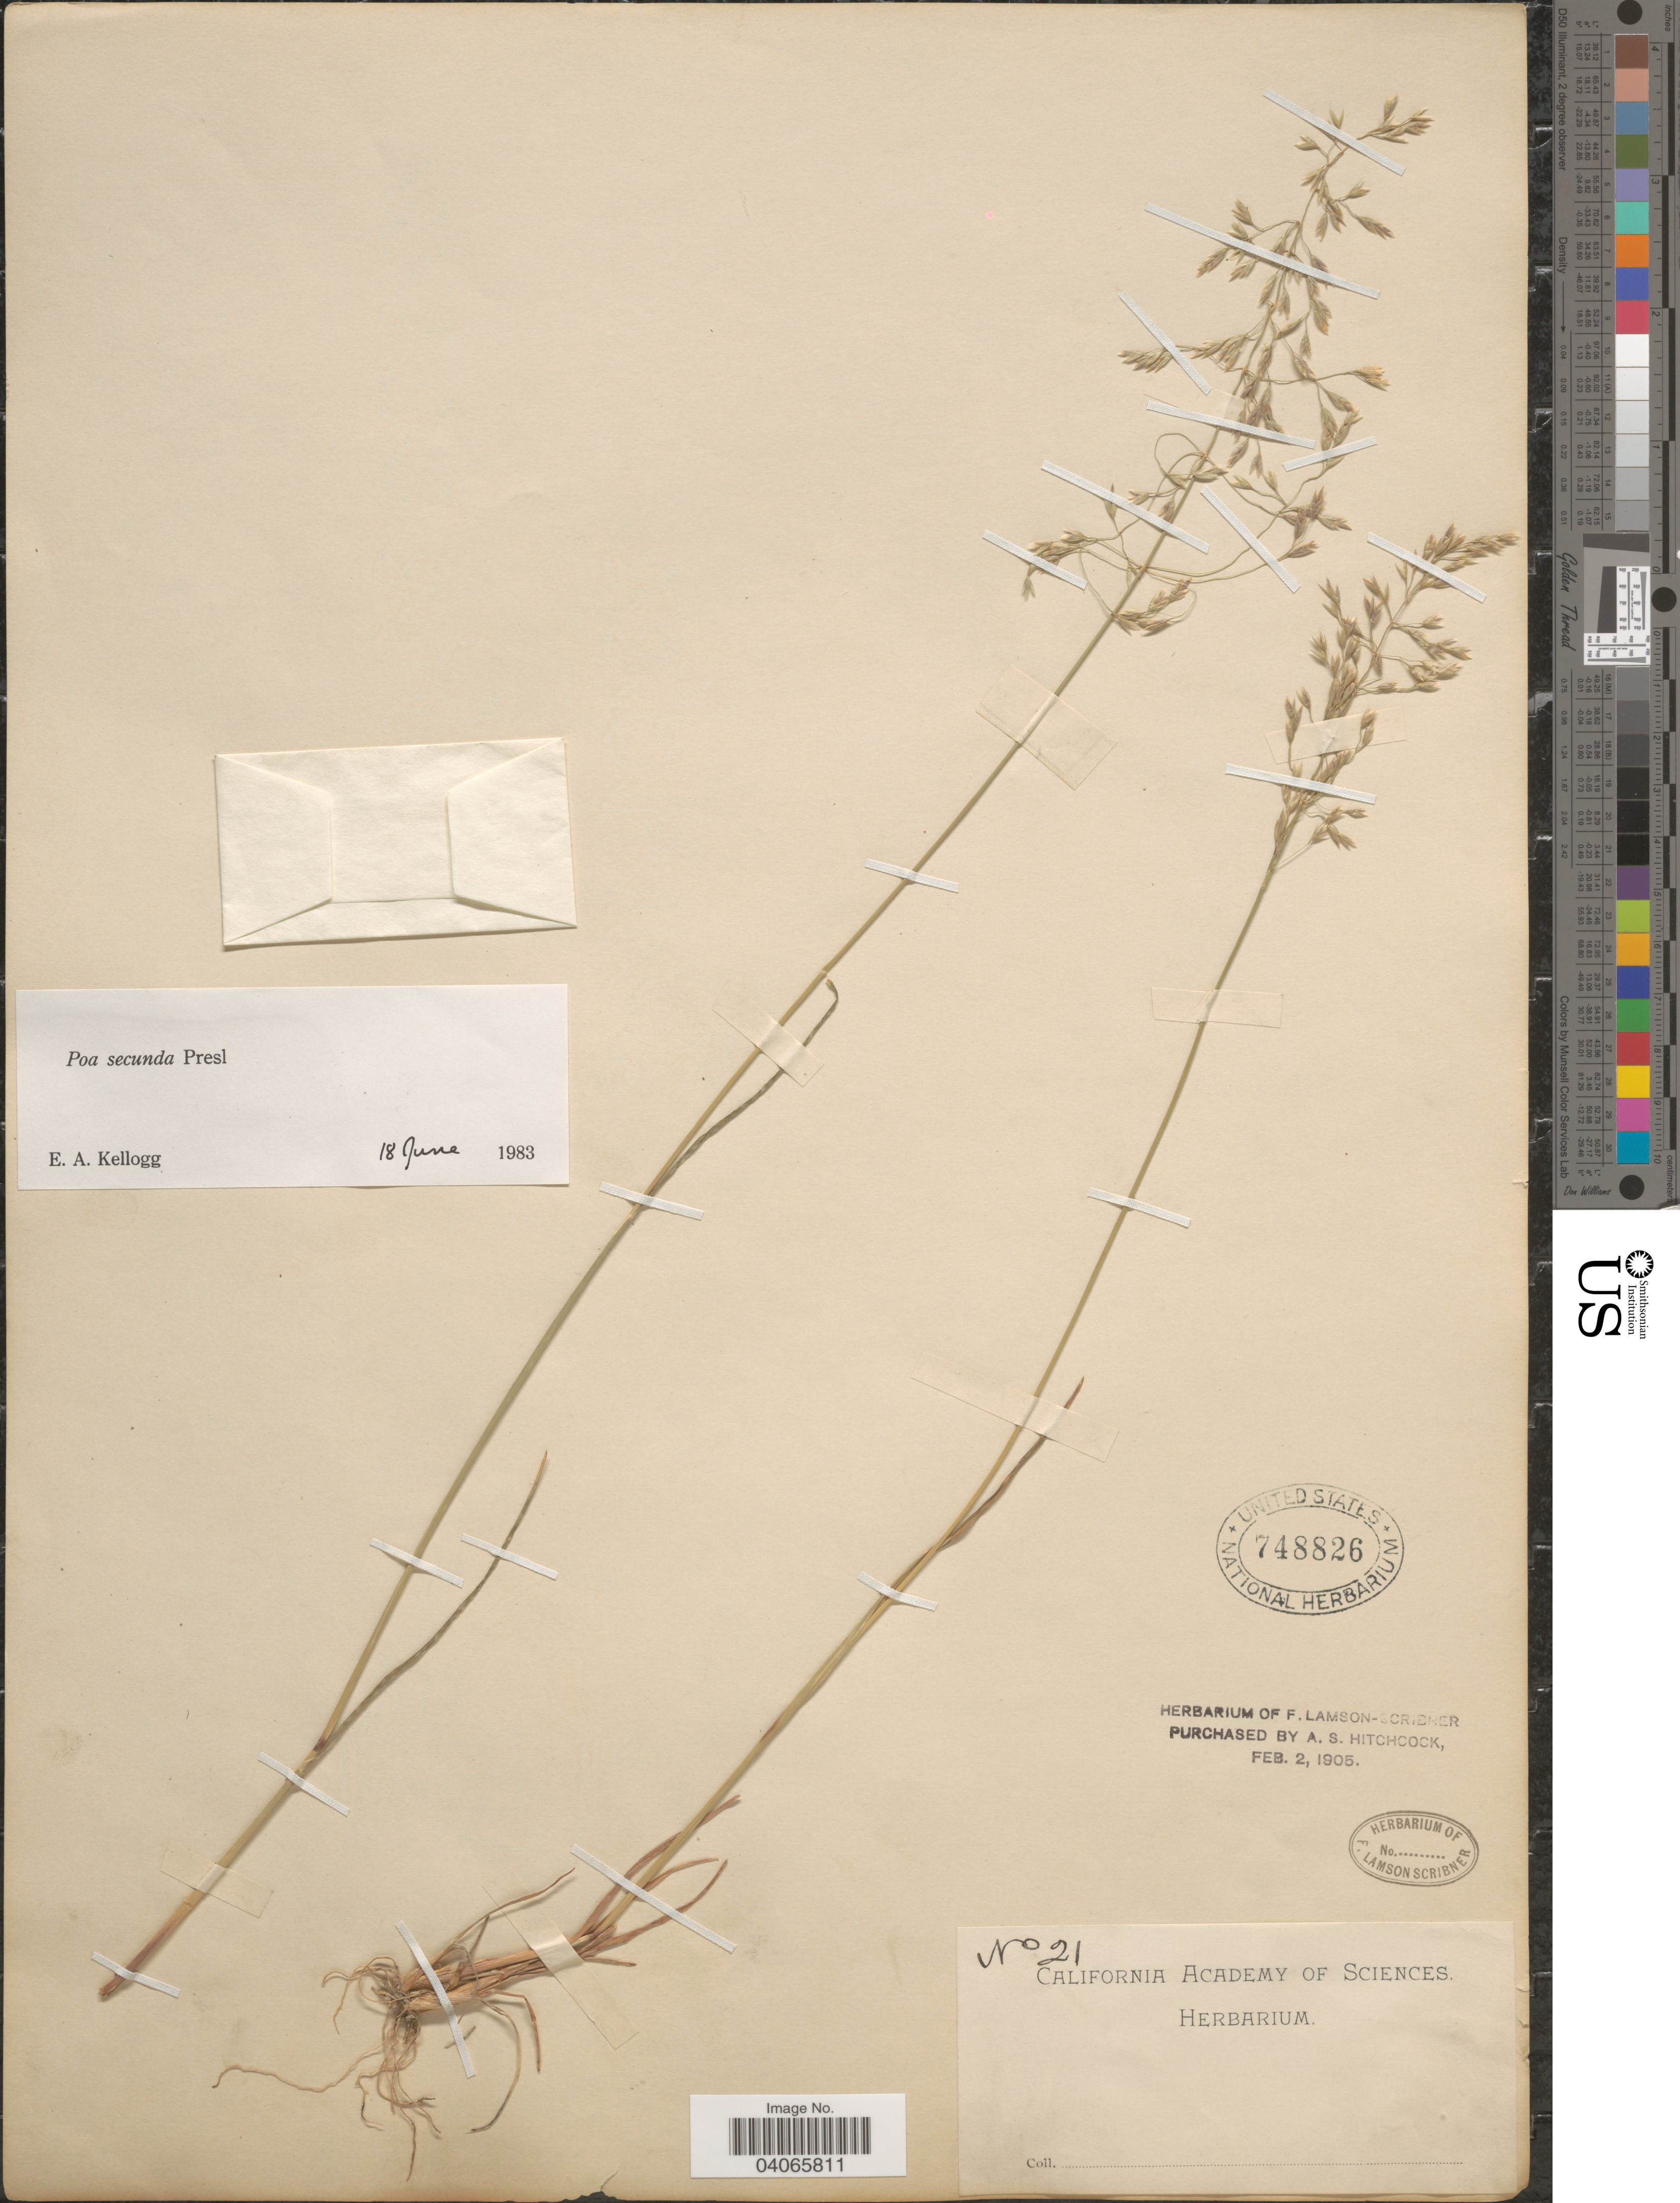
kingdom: Plantae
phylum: Tracheophyta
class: Liliopsida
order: Poales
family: Poaceae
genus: Poa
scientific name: Poa secunda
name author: J. Presl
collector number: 21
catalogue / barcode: US 748826